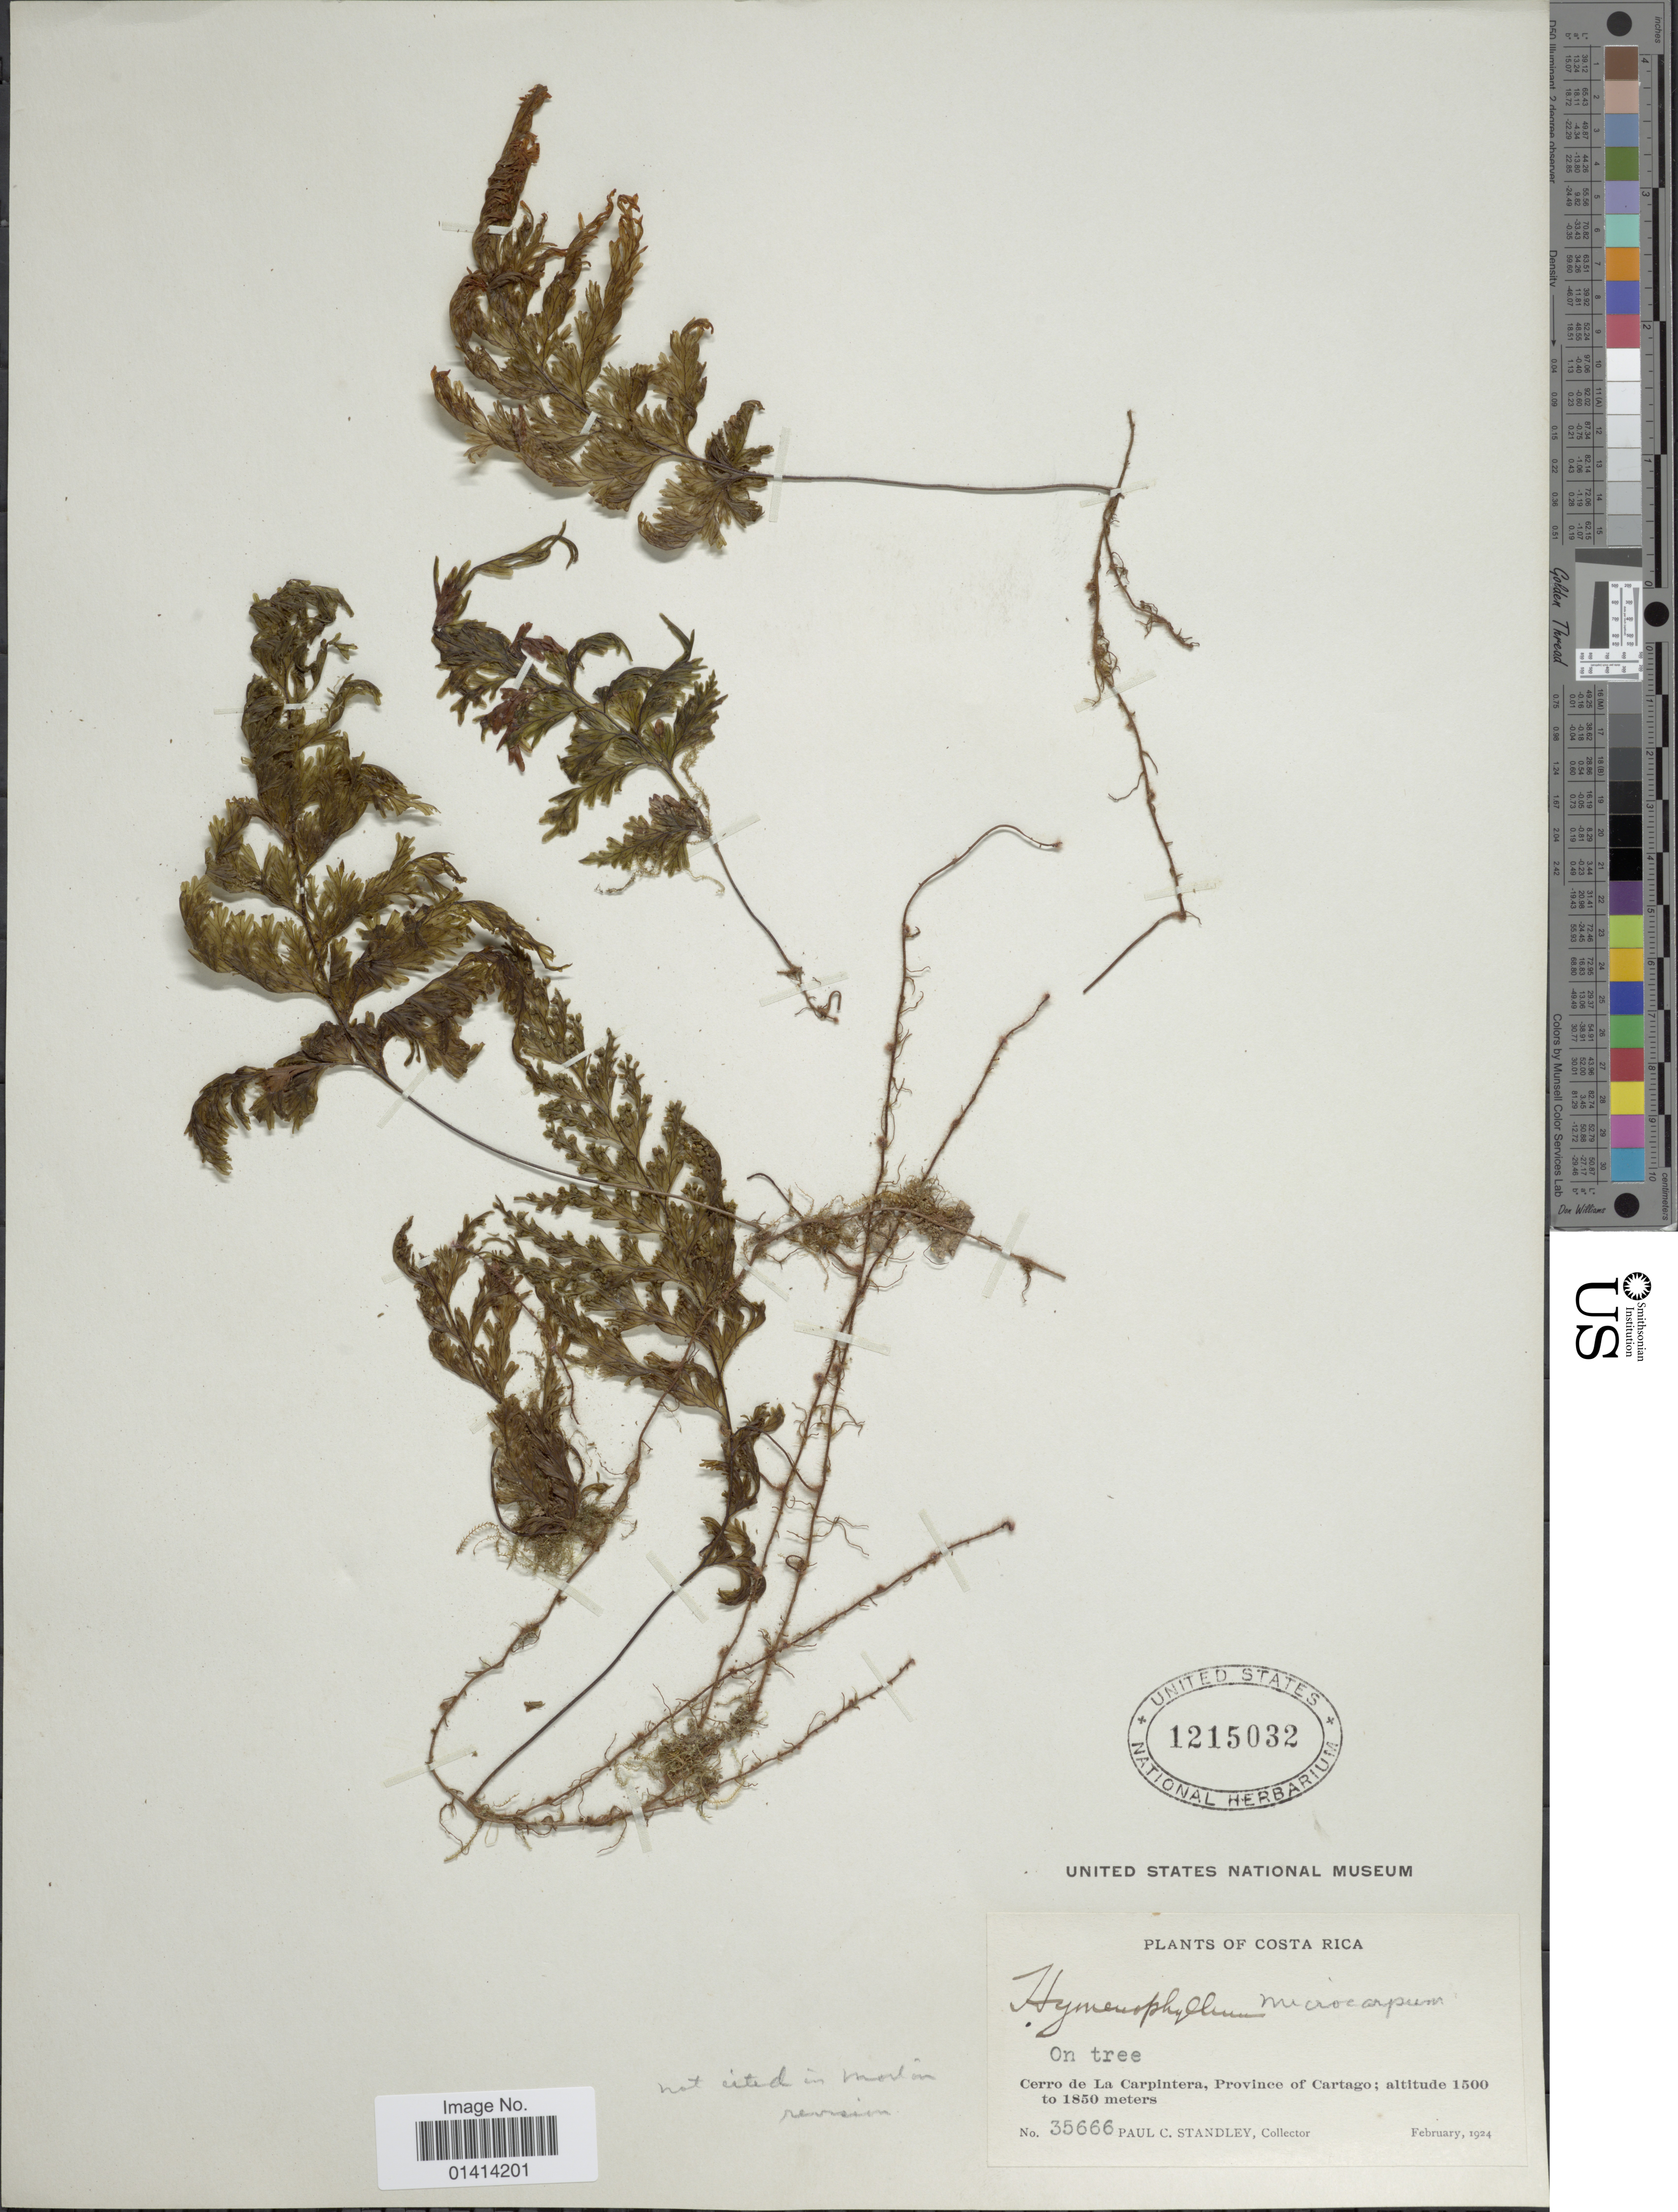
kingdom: Plantae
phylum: Tracheophyta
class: Polypodiopsida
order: Hymenophyllales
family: Hymenophyllaceae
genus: Hymenophyllum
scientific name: Hymenophyllum microcarpum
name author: (Desv.) Lellinger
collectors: P. C. Standley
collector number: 35666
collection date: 1924-02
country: Costa Rica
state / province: Cartago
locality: Cerro de La Carpintera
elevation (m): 1500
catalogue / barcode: US 1215032